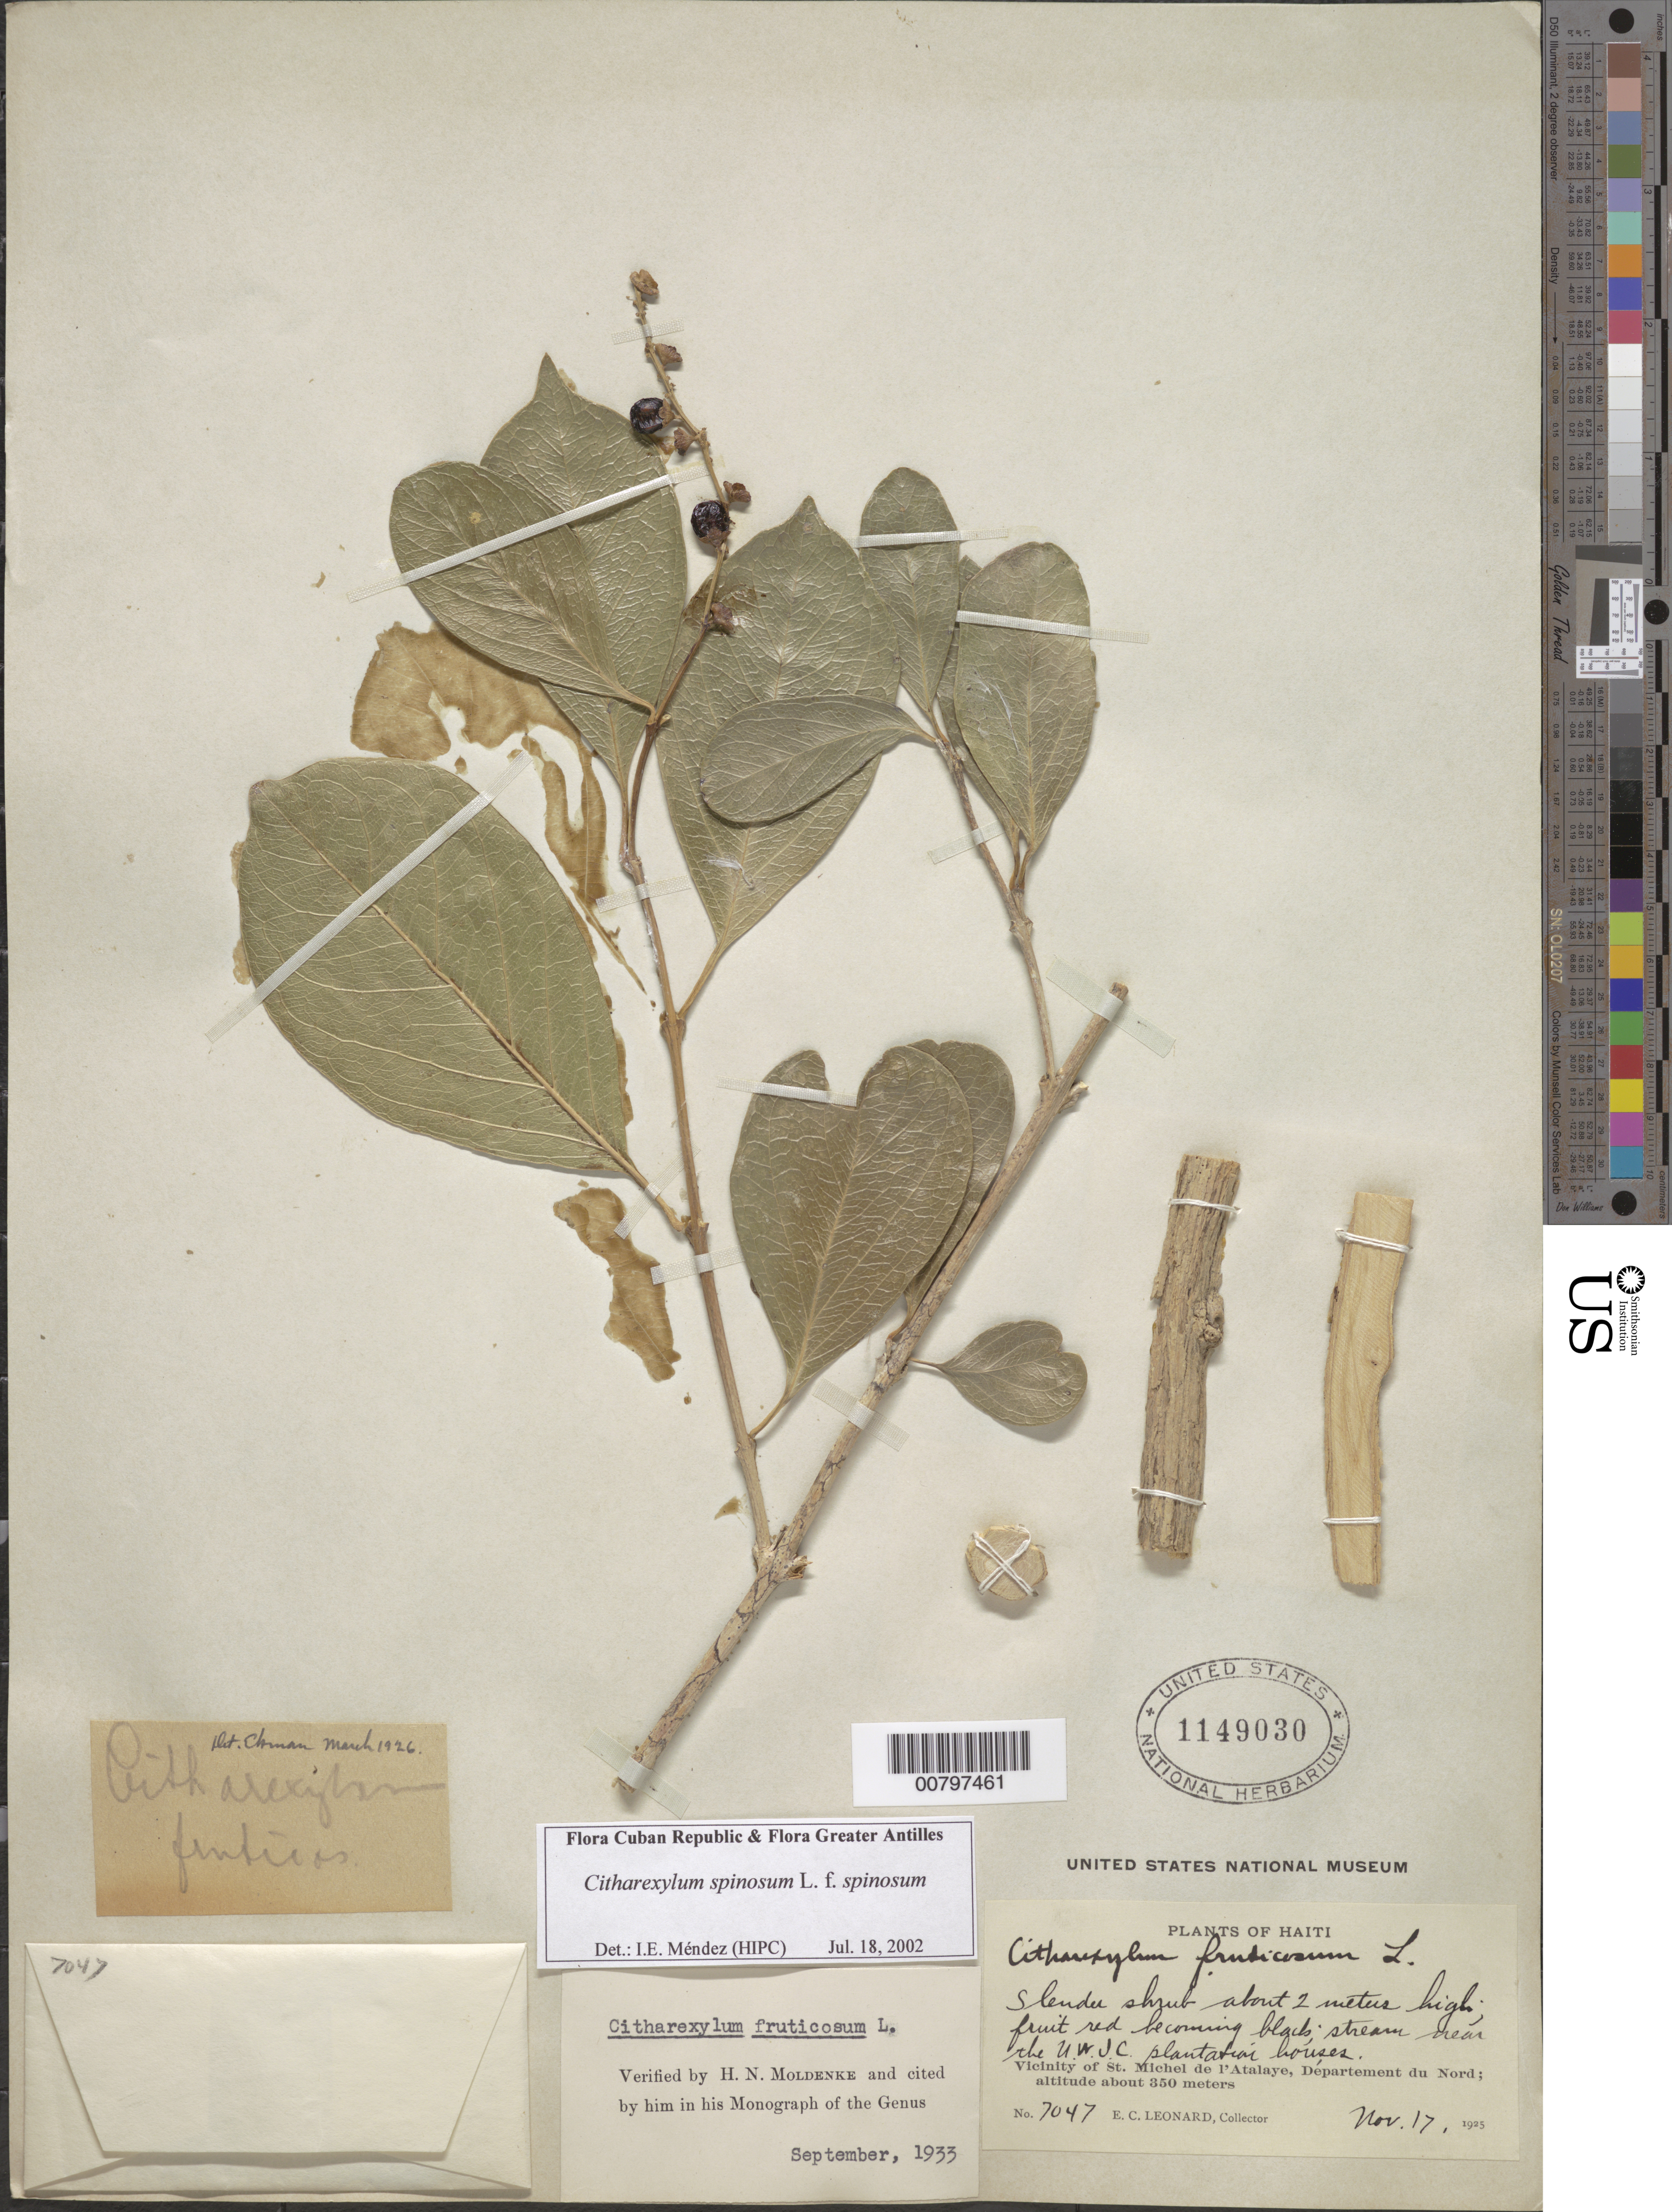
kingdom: Plantae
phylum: Tracheophyta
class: Magnoliopsida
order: Lamiales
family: Verbenaceae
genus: Citharexylum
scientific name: Citharexylum spinosum f. spinosum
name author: L.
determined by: Méndez, Isidro E., (HIPC)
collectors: E. C. Leonard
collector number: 7047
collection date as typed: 17 Nov 1925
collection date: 1925-11-17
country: Haiti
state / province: Artibonite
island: Hispaniola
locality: Vicinity of St. Michel de l'Atalaye, near the UWJC plantation houses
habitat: Stream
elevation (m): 350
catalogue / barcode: US 1149030